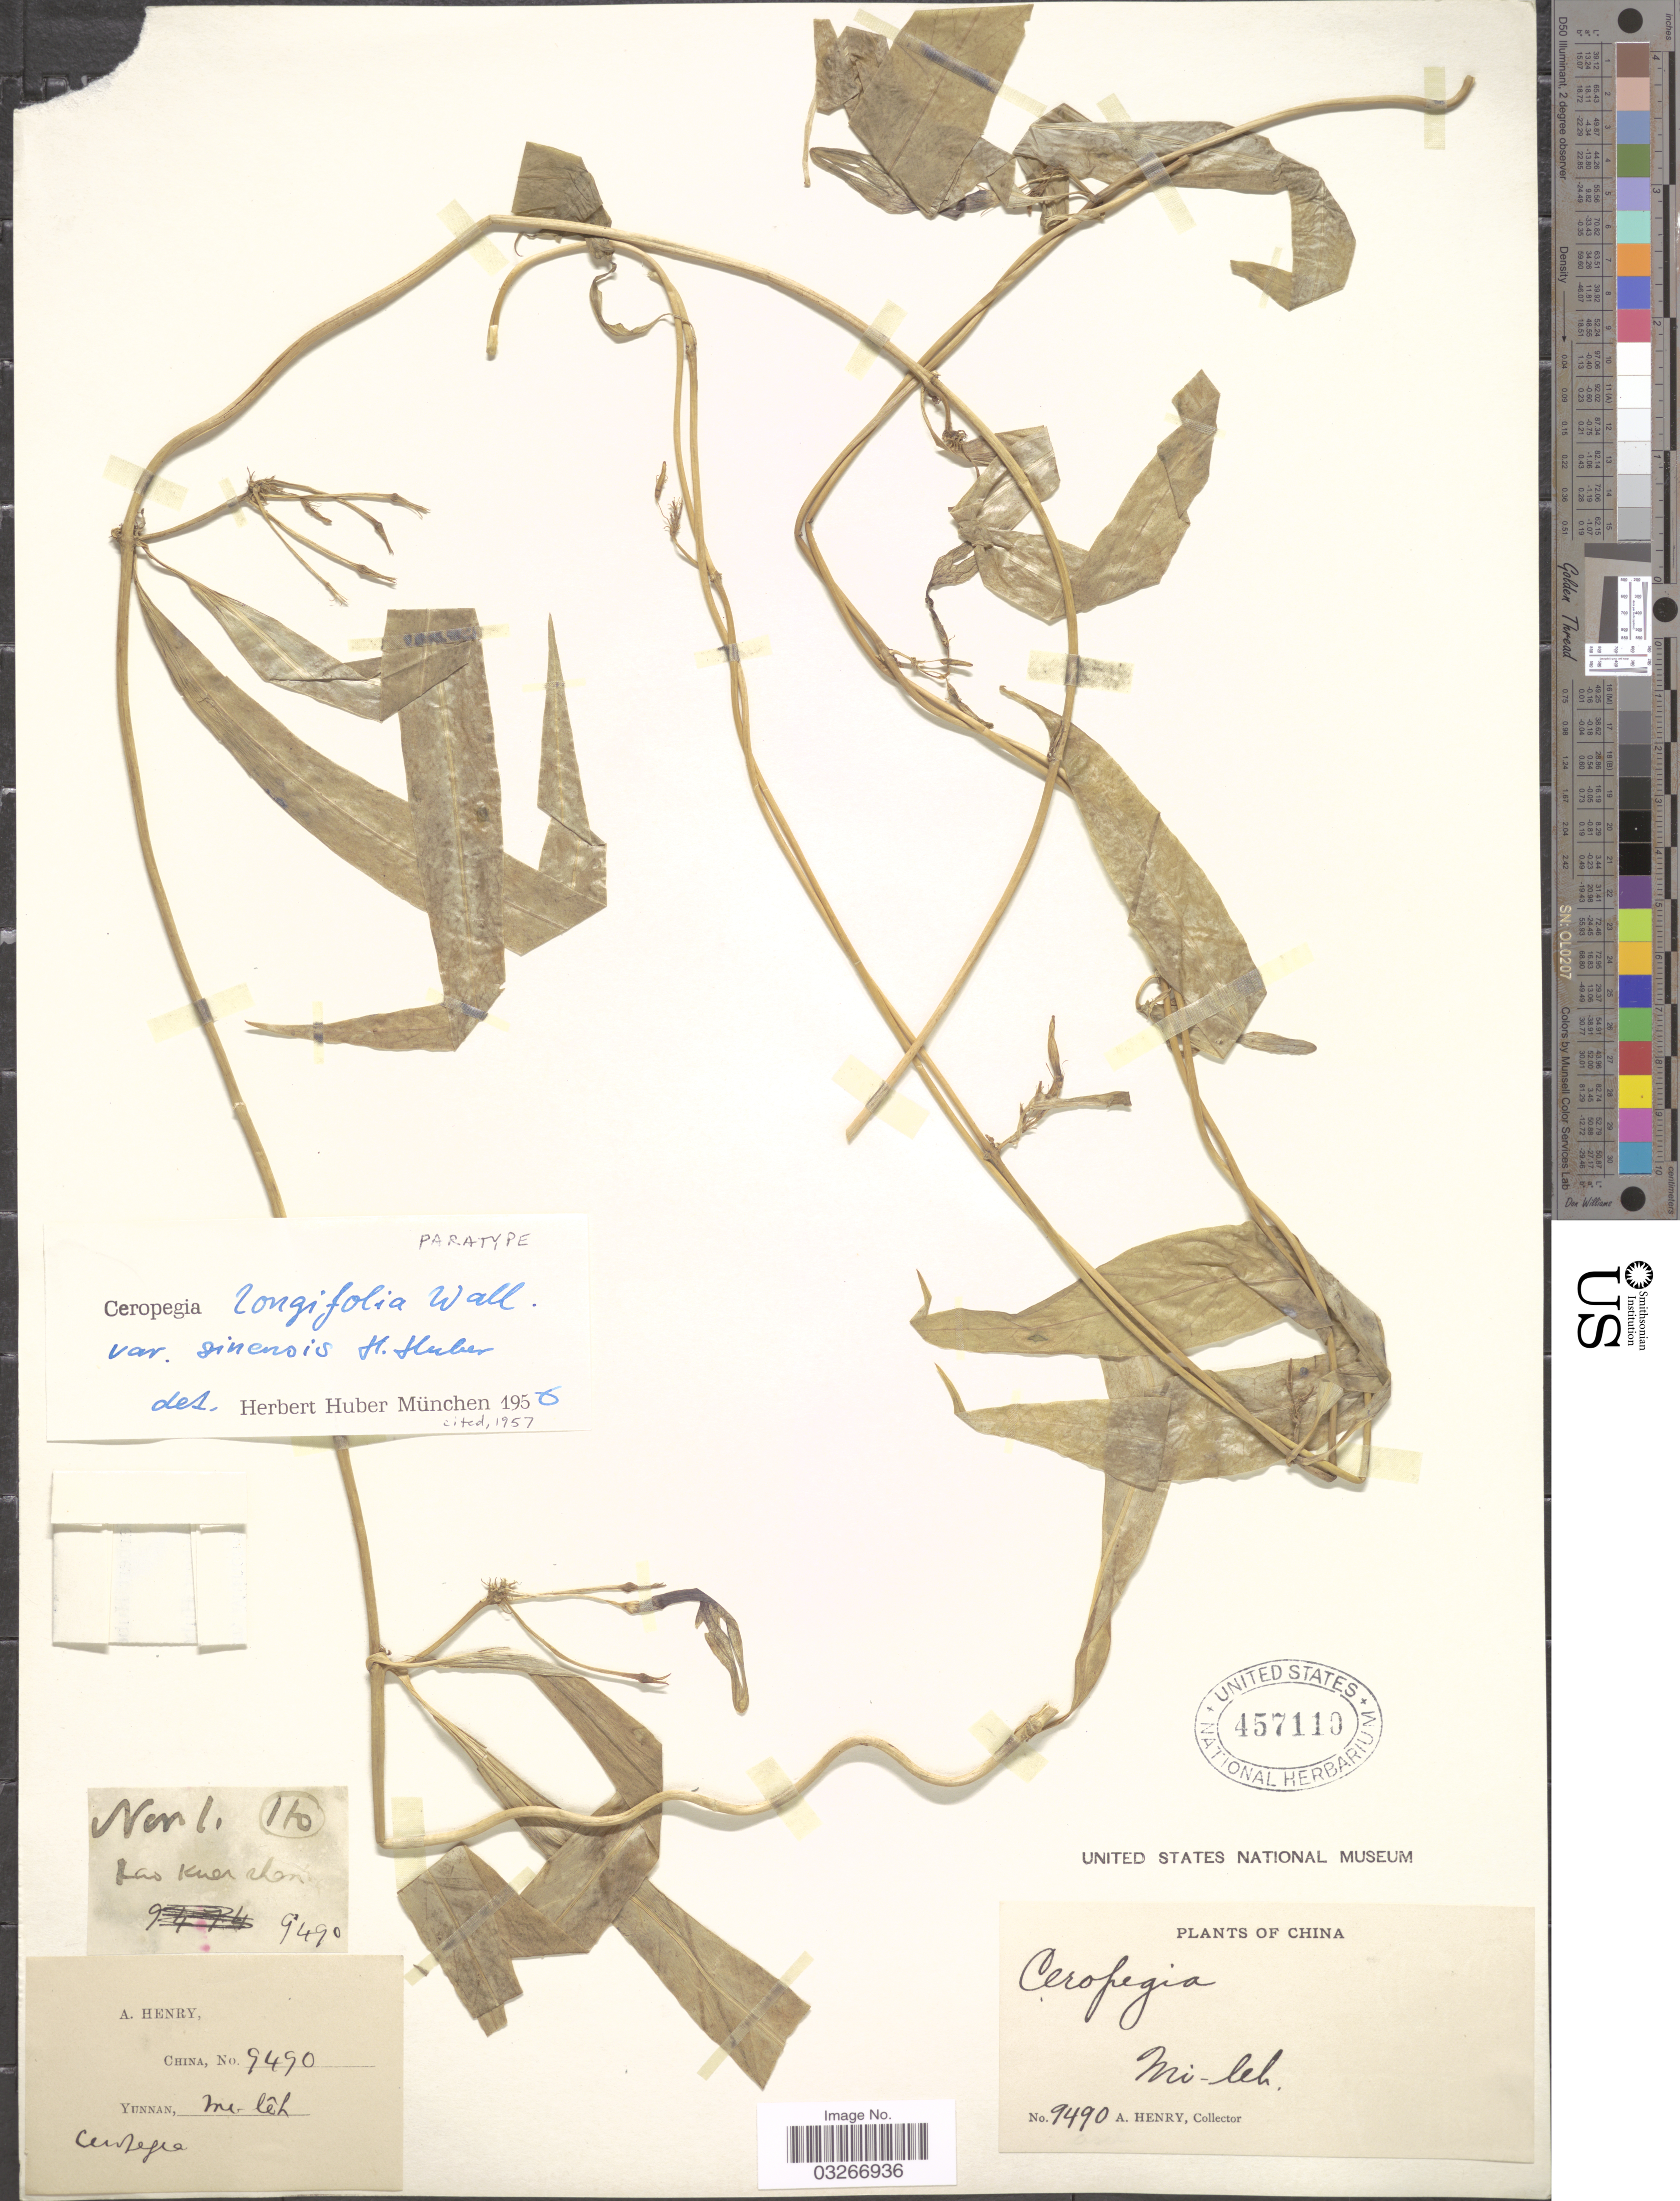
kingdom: Plantae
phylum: Tracheophyta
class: Magnoliopsida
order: Gentianales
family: Apocynaceae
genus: Ceropegia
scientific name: Ceropegia longifolia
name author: Wall.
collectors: A. Henry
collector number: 9490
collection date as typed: Transcribed d/m/y: /11/1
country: China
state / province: Yunnan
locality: Mi-lêh.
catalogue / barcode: US 457110